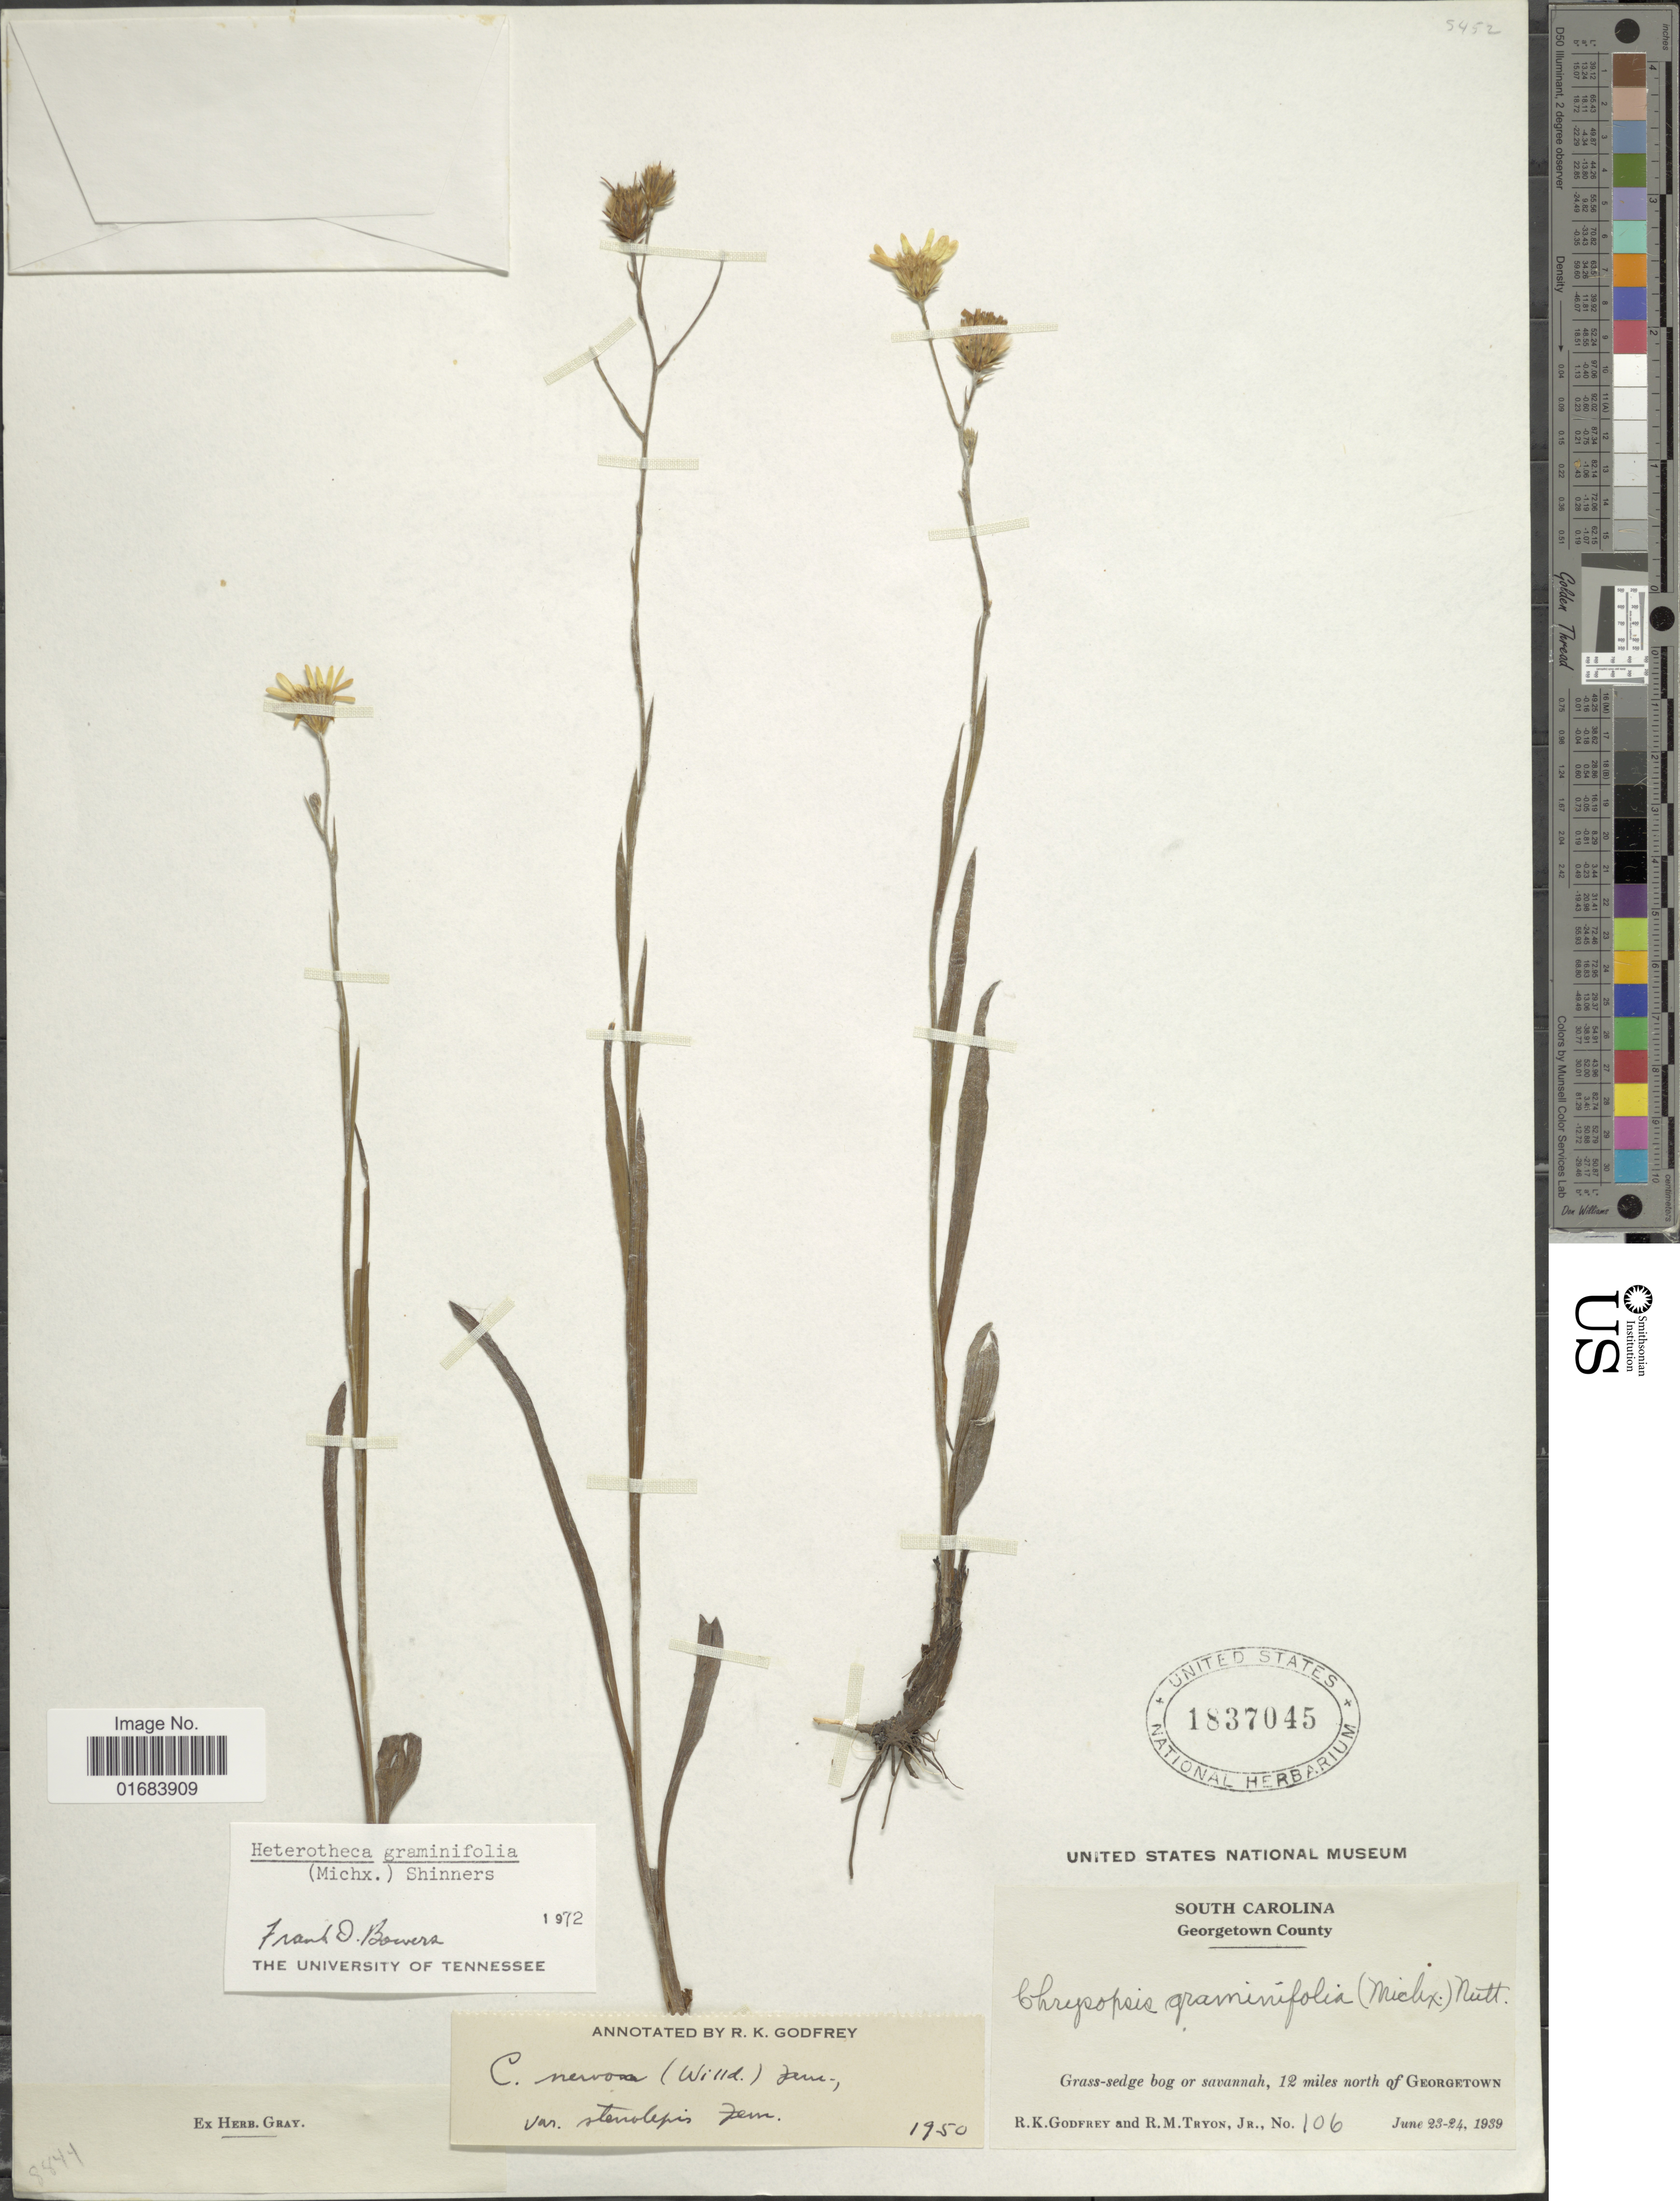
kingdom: Plantae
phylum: Tracheophyta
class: Magnoliopsida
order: Asterales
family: Asteraceae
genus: Pityopsis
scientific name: Pityopsis graminifolia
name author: (Michx.) Nutt.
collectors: R. K. Godfrey & R. M. Tryon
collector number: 106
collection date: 1939-06-23/1939-06-24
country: United States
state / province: South Carolina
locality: Georgetown County, 12 miles north of Georgetown.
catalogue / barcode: US 1837045